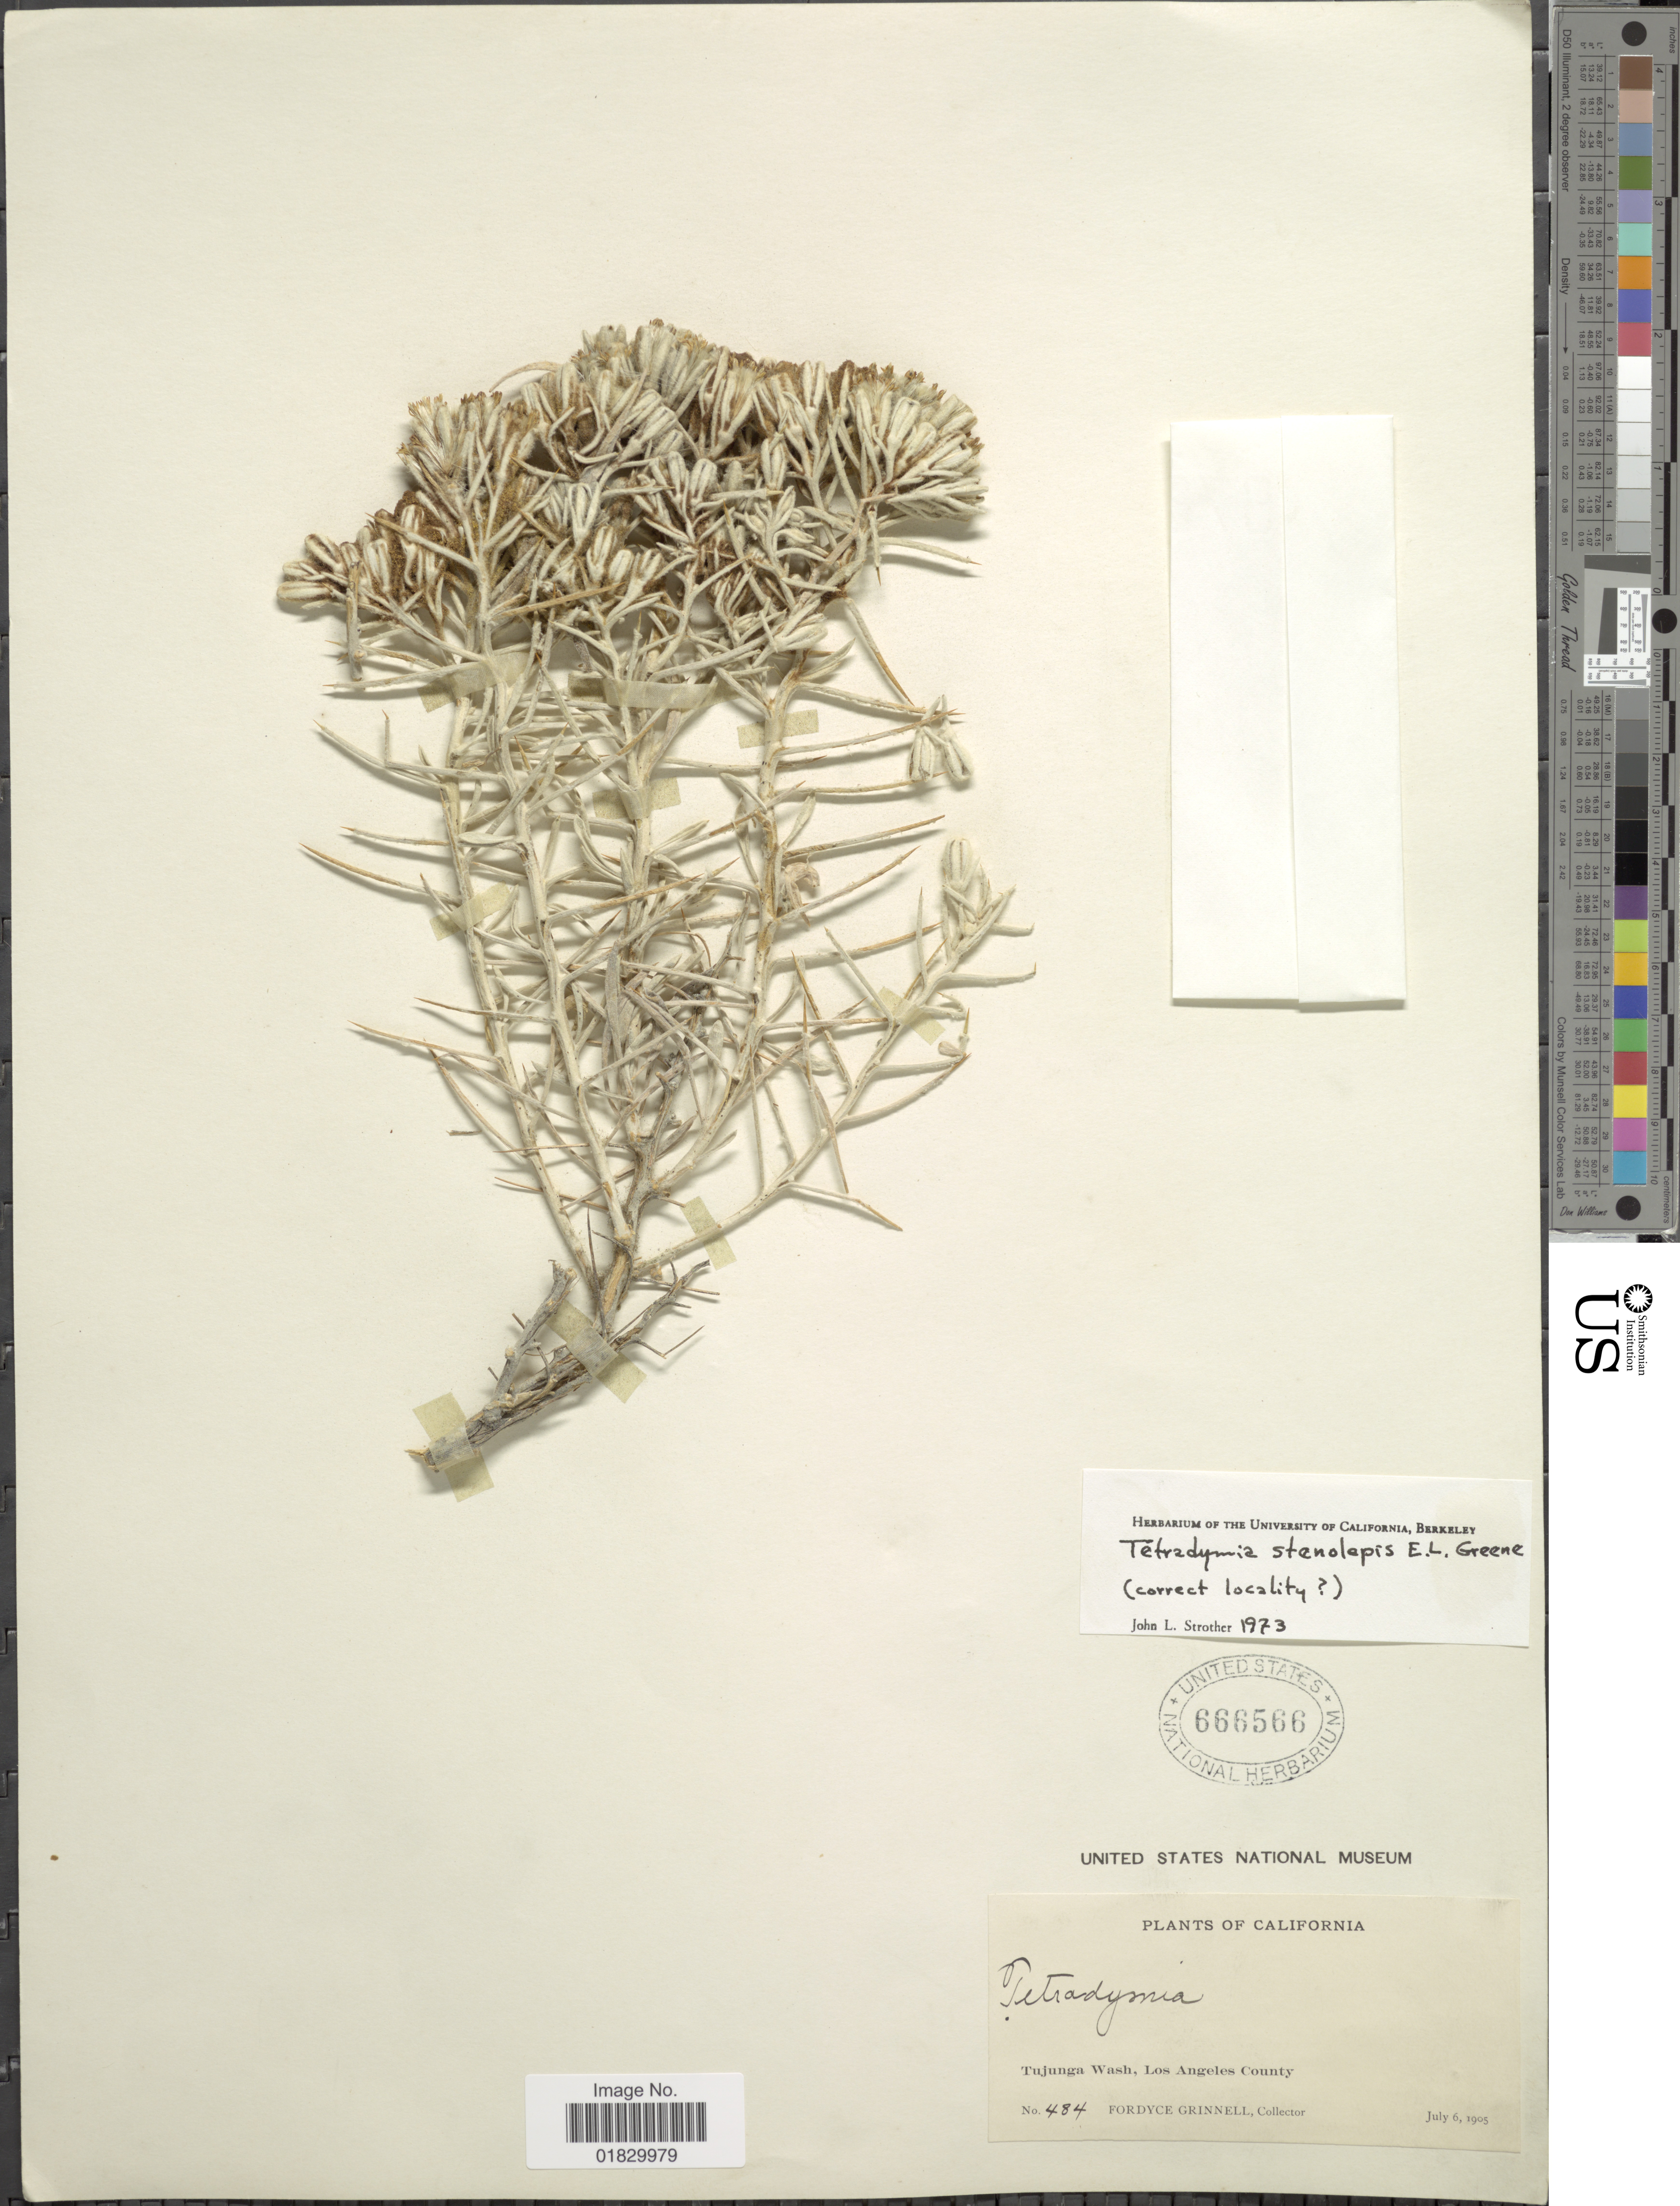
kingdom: Plantae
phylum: Tracheophyta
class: Magnoliopsida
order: Asterales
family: Asteraceae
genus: Tetradymia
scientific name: Tetradymia stenolepis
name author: Greene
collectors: F. Grinnell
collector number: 484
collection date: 1905-07-06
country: United States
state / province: California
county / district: Los Angeles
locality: Tujunga Wash, Los Angeles County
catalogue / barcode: US 666566